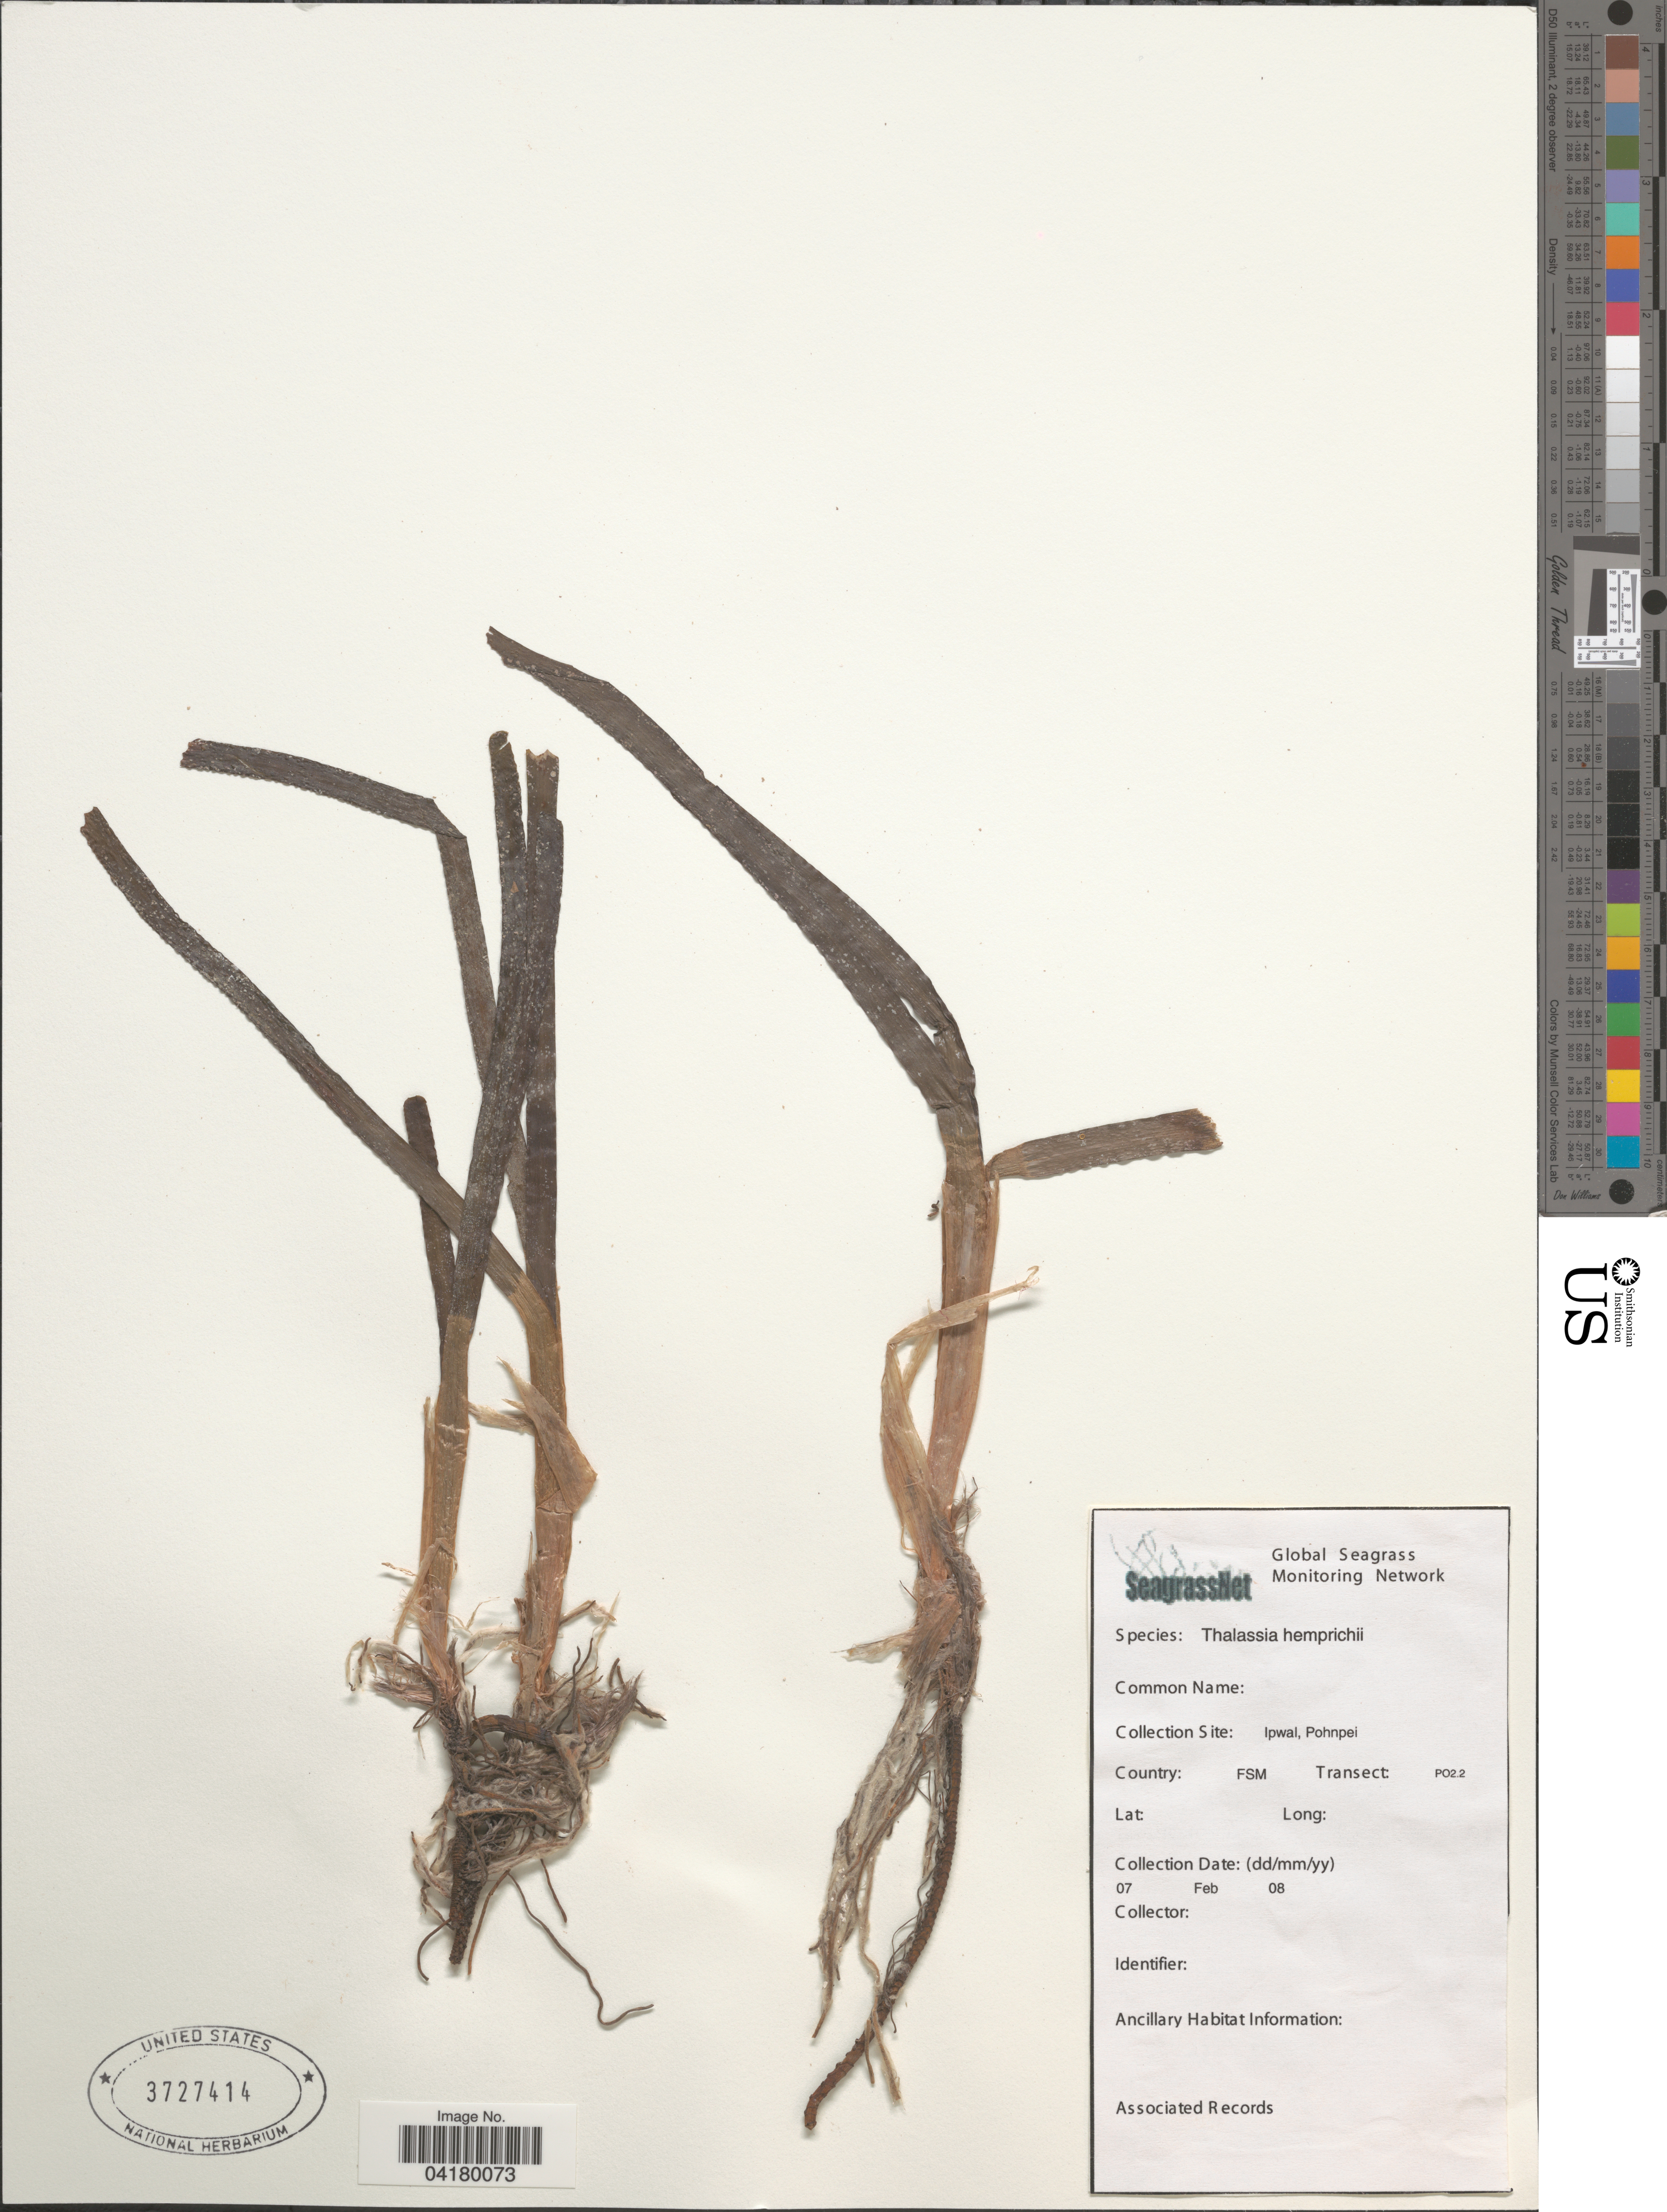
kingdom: Plantae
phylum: Tracheophyta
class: Liliopsida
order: Alismatales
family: Hydrocharitaceae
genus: Thalassia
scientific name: Thalassia hemprichii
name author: Asch.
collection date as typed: Transcribed d/m/y: 7/2/8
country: Micronesia, Federated States of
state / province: Pohnpei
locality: Collection Site: Ipwal. Country: FSM. Transect: PO2.2.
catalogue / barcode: US 3727414